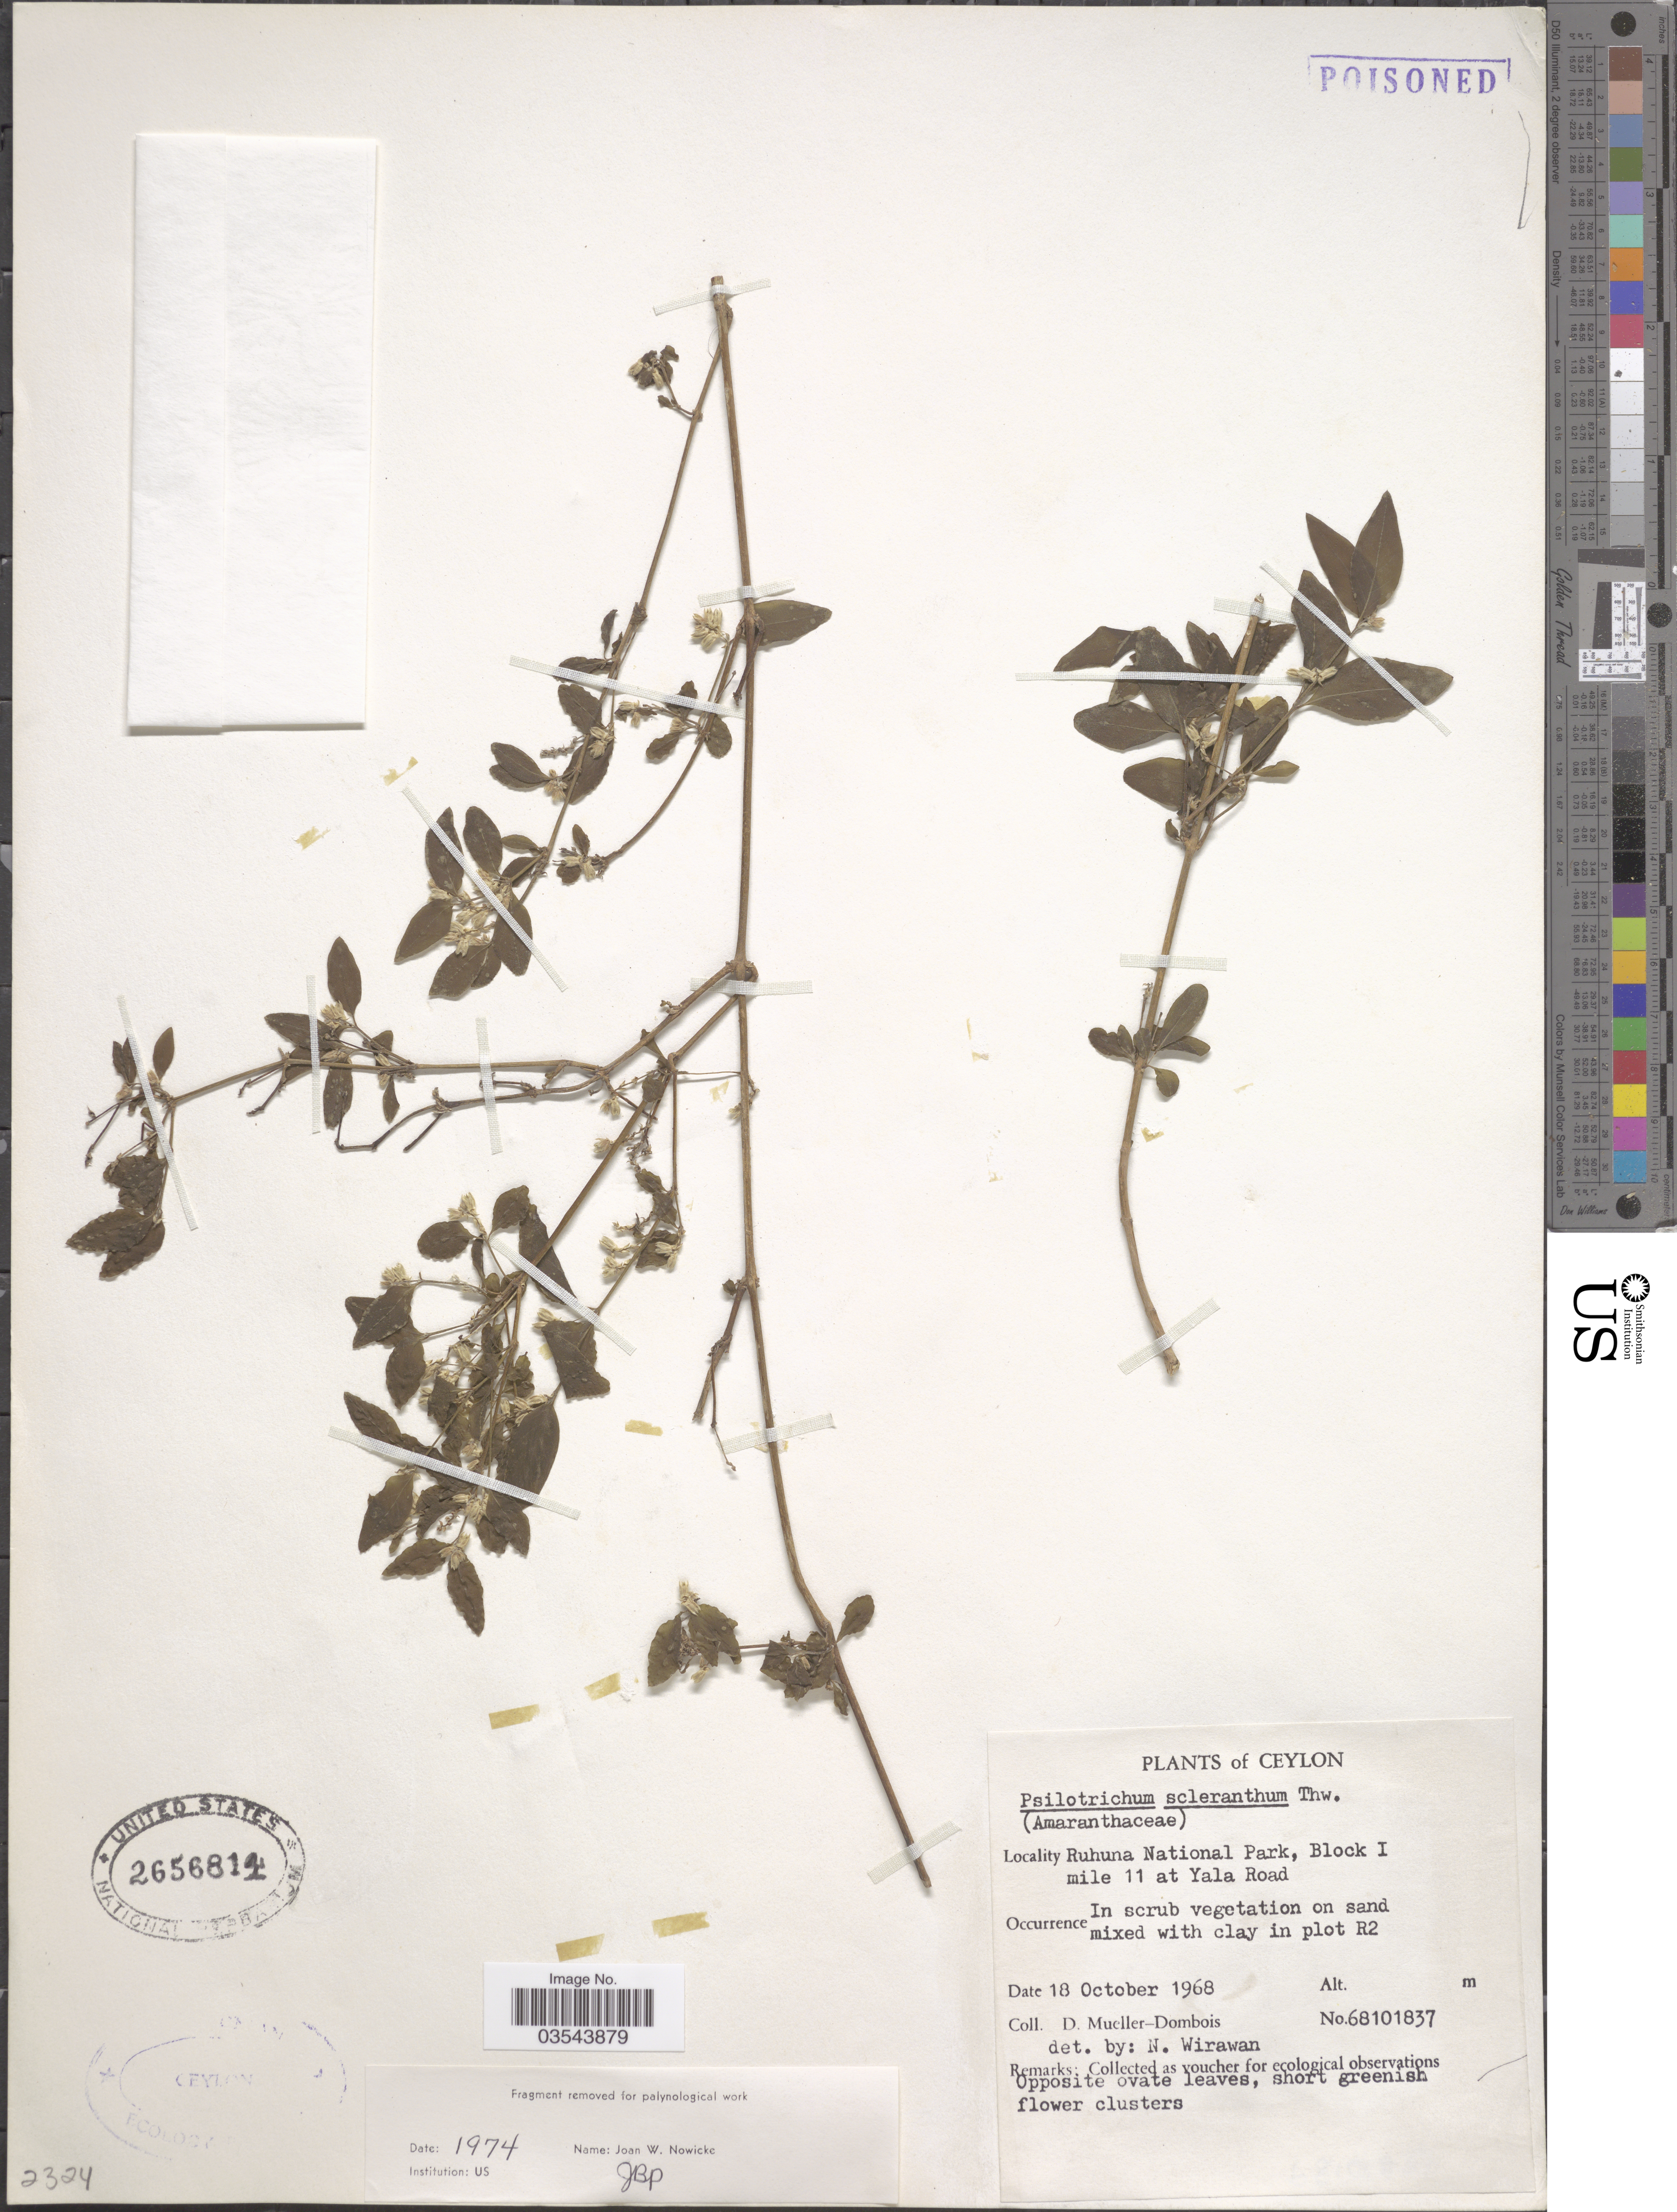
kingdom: Plantae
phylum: Tracheophyta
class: Magnoliopsida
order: Caryophyllales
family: Amaranthaceae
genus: Psilotrichum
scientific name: Psilotrichum scleranthum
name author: Thwaites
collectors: D. Mueller-Dombois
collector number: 68101837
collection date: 1968-10-18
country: Sri Lanka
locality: Ceylon. Ruhuna National Park, Block I mile 11 at Yala Road. In Plot R2.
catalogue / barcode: US 2656812